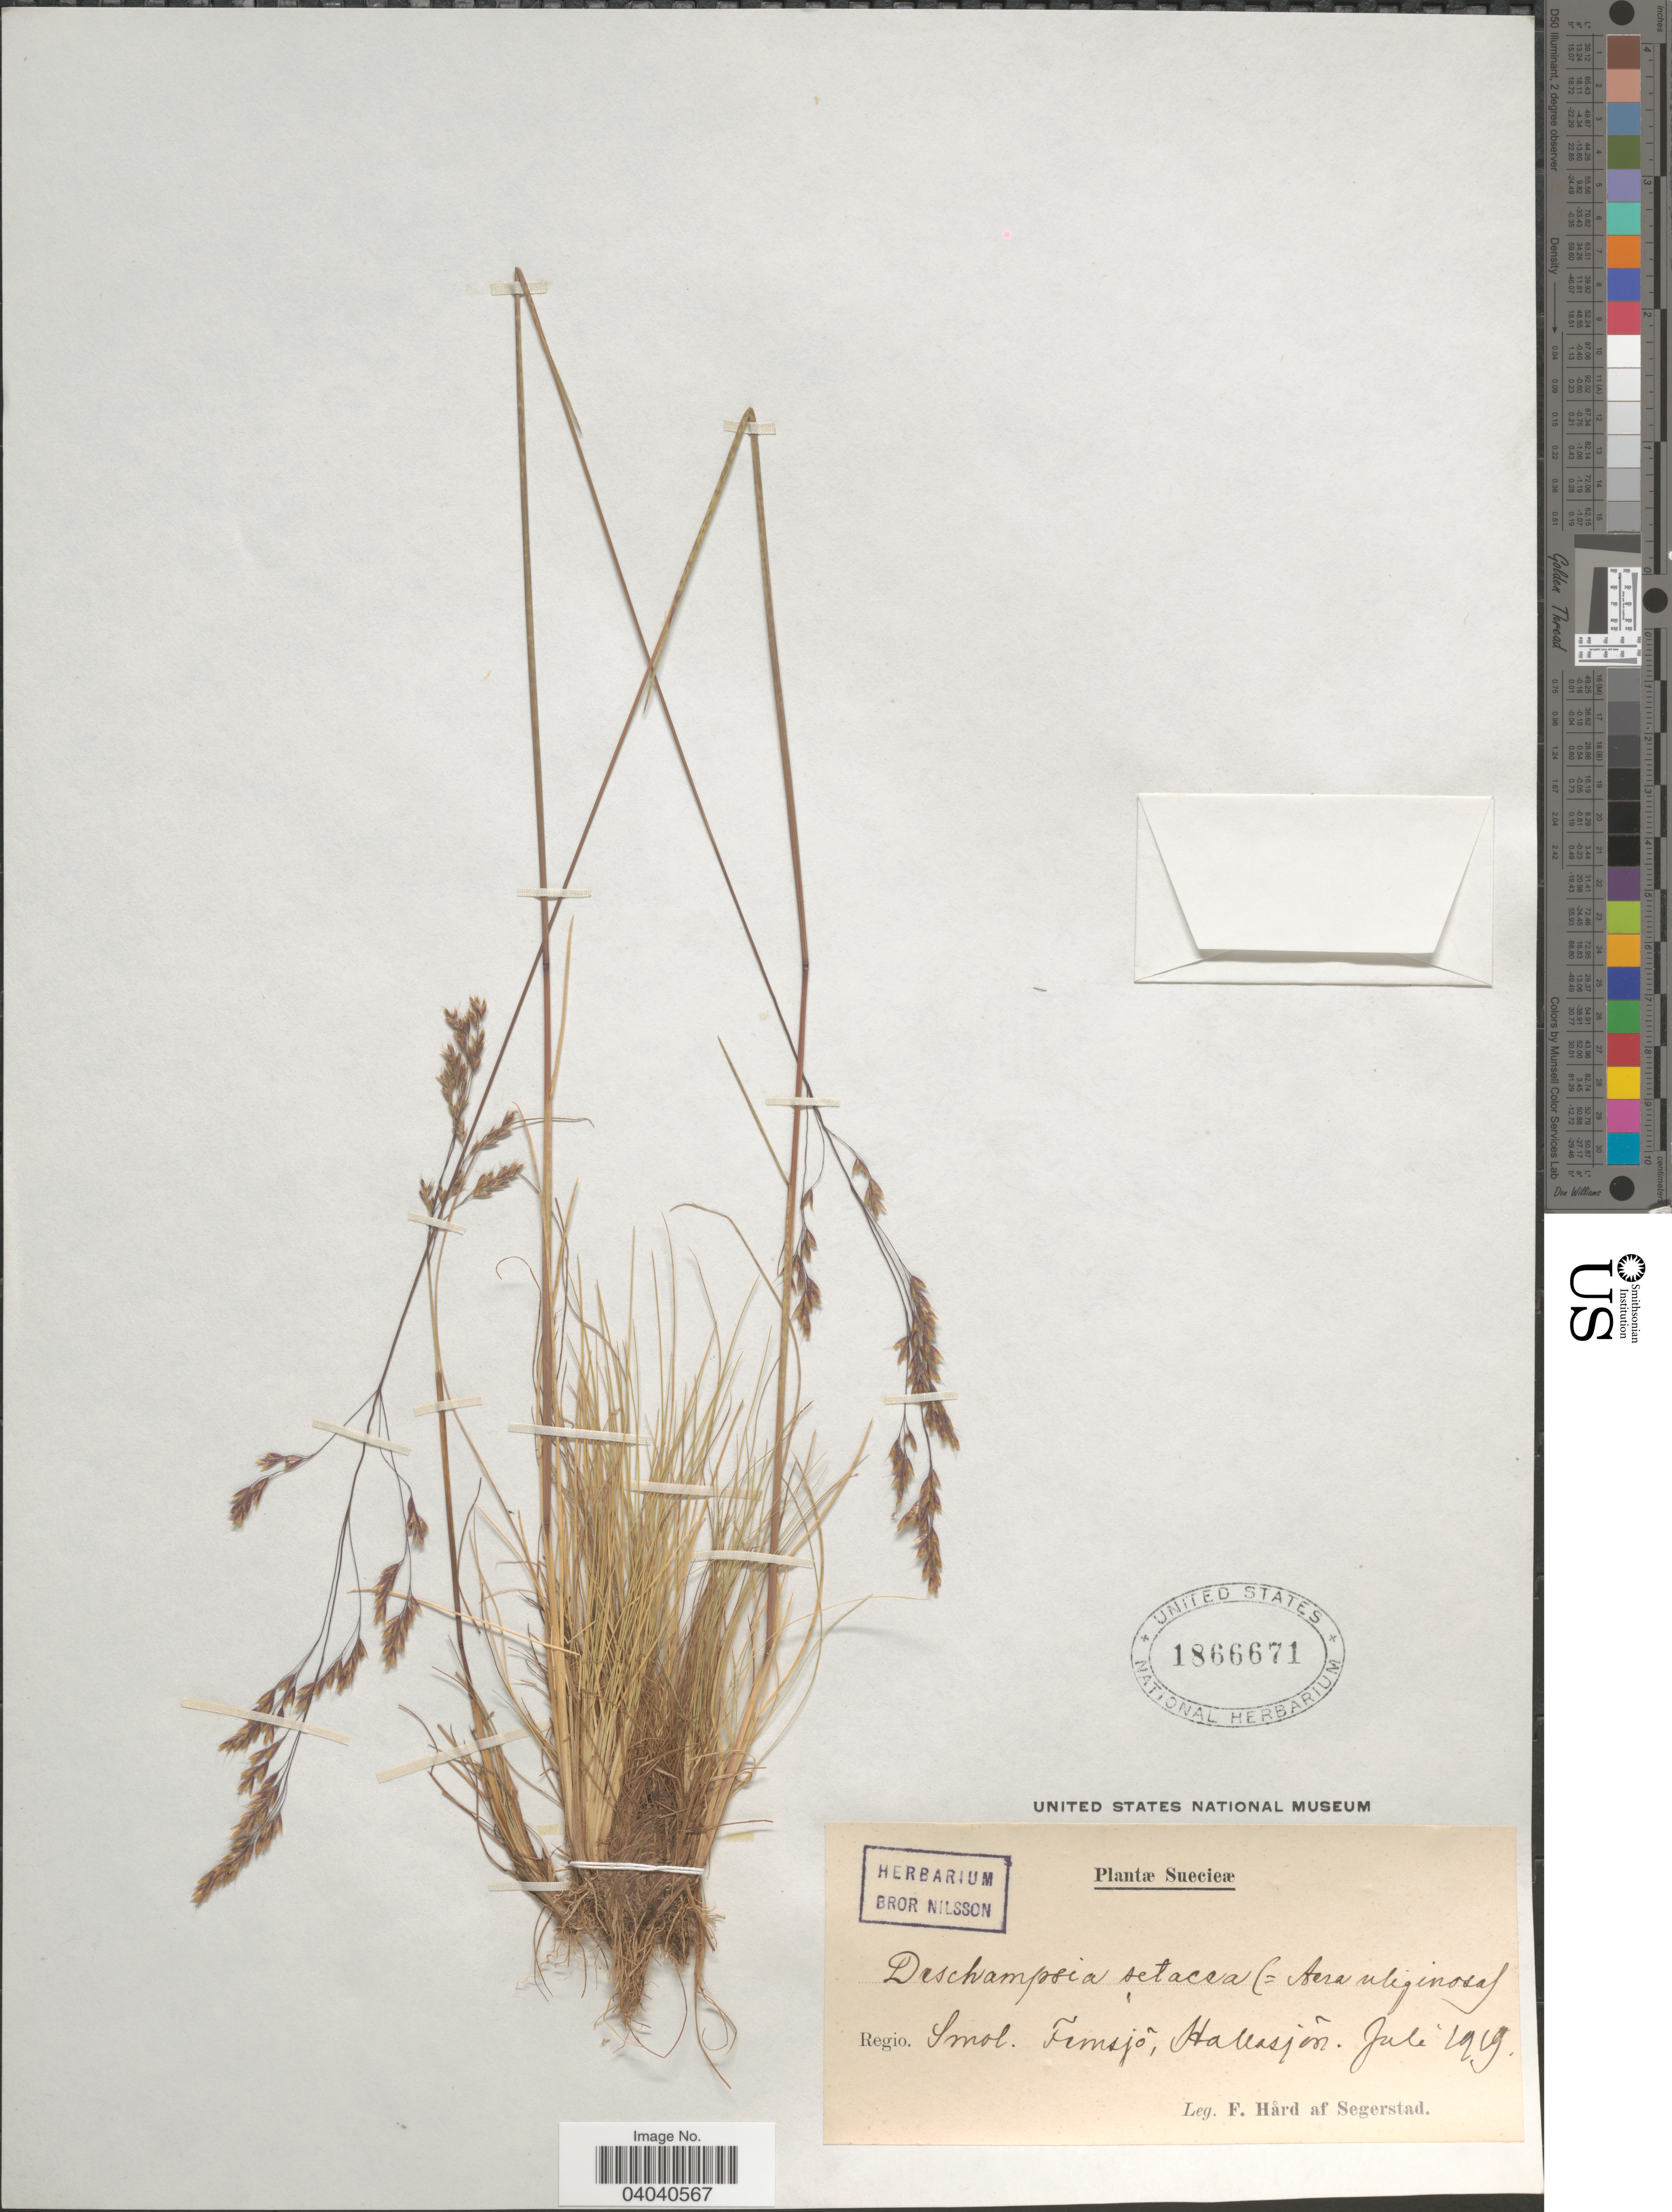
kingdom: Plantae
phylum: Tracheophyta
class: Liliopsida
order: Poales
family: Poaceae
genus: Deschampsia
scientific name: Deschampsia setacea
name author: (Huds.) Hack.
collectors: F. Hård af Segerstad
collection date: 1919-07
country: Sweden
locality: Suecieæ. Regio. Smol. Femsjõ, Hallasjõn.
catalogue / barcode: US 1866671